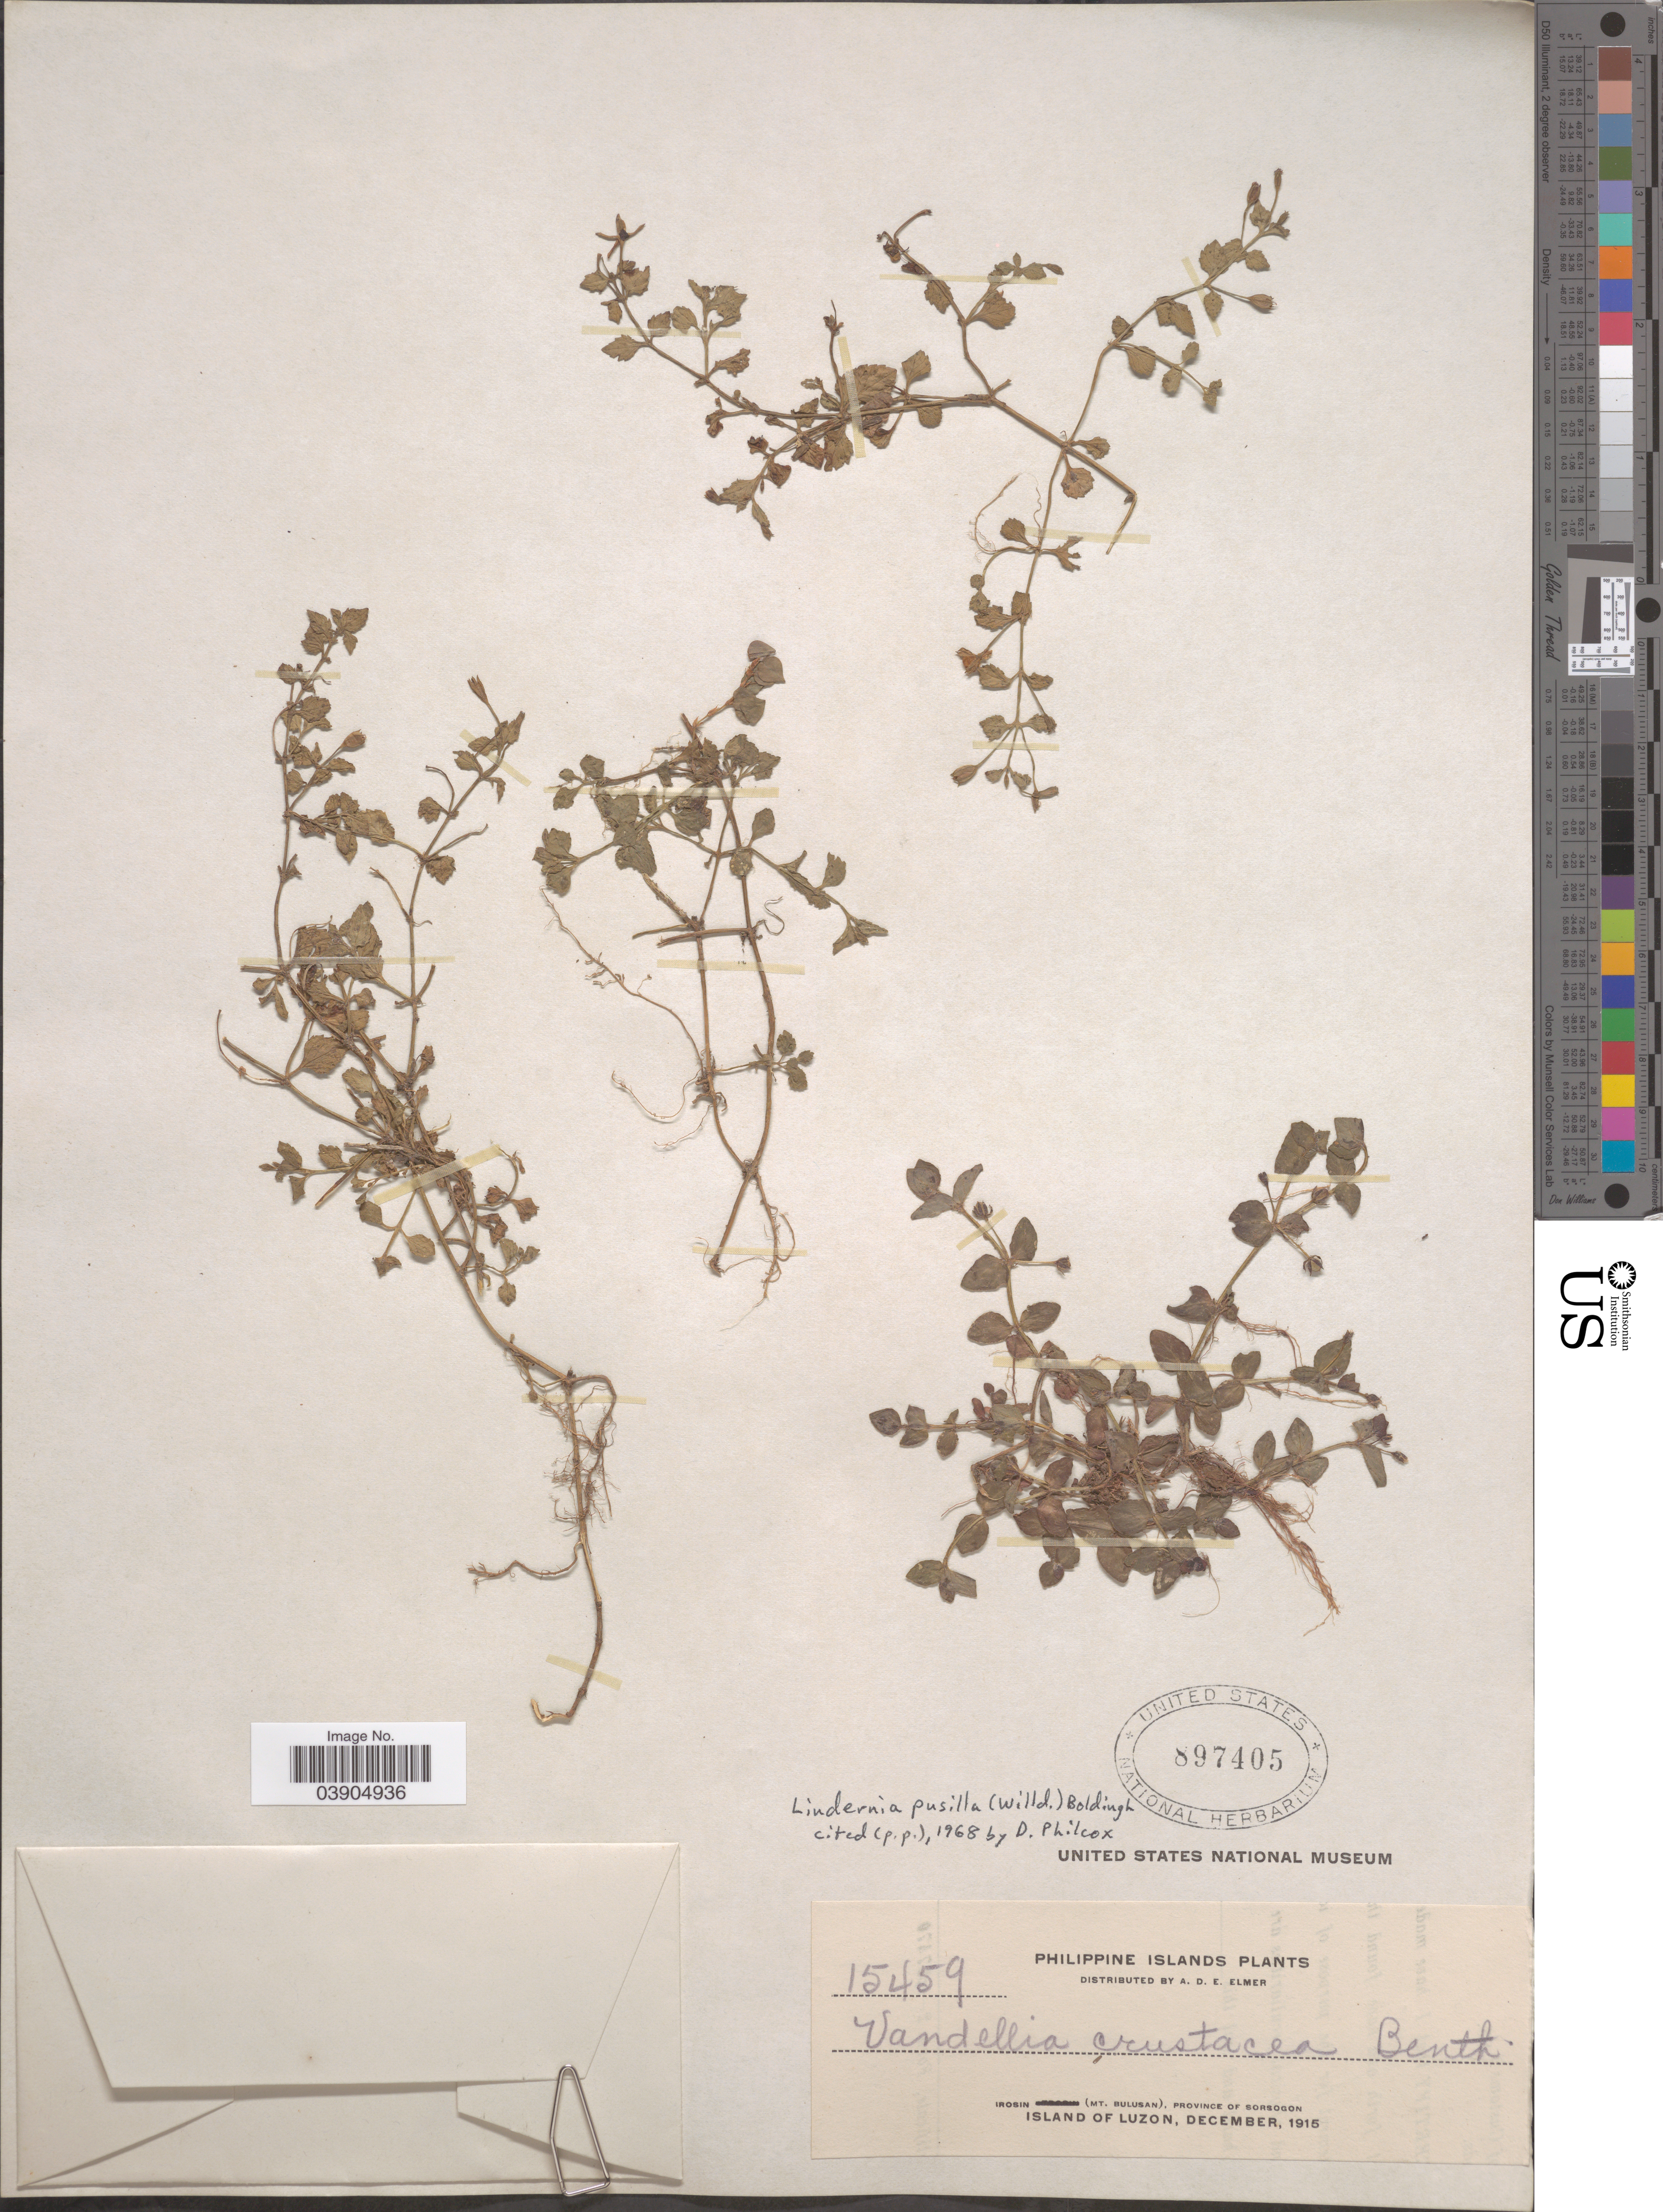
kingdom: Plantae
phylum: Tracheophyta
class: Magnoliopsida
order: Lamiales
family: Linderniaceae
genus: Lindernia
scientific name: Lindernia pusilla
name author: (Willd.) Bold.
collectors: A. D. E. Elmer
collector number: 15459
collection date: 1915-12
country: Philippines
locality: Irosin (Mt. Bulusan), Province of Sorsogon. Island of Luzon.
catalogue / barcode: US 897405